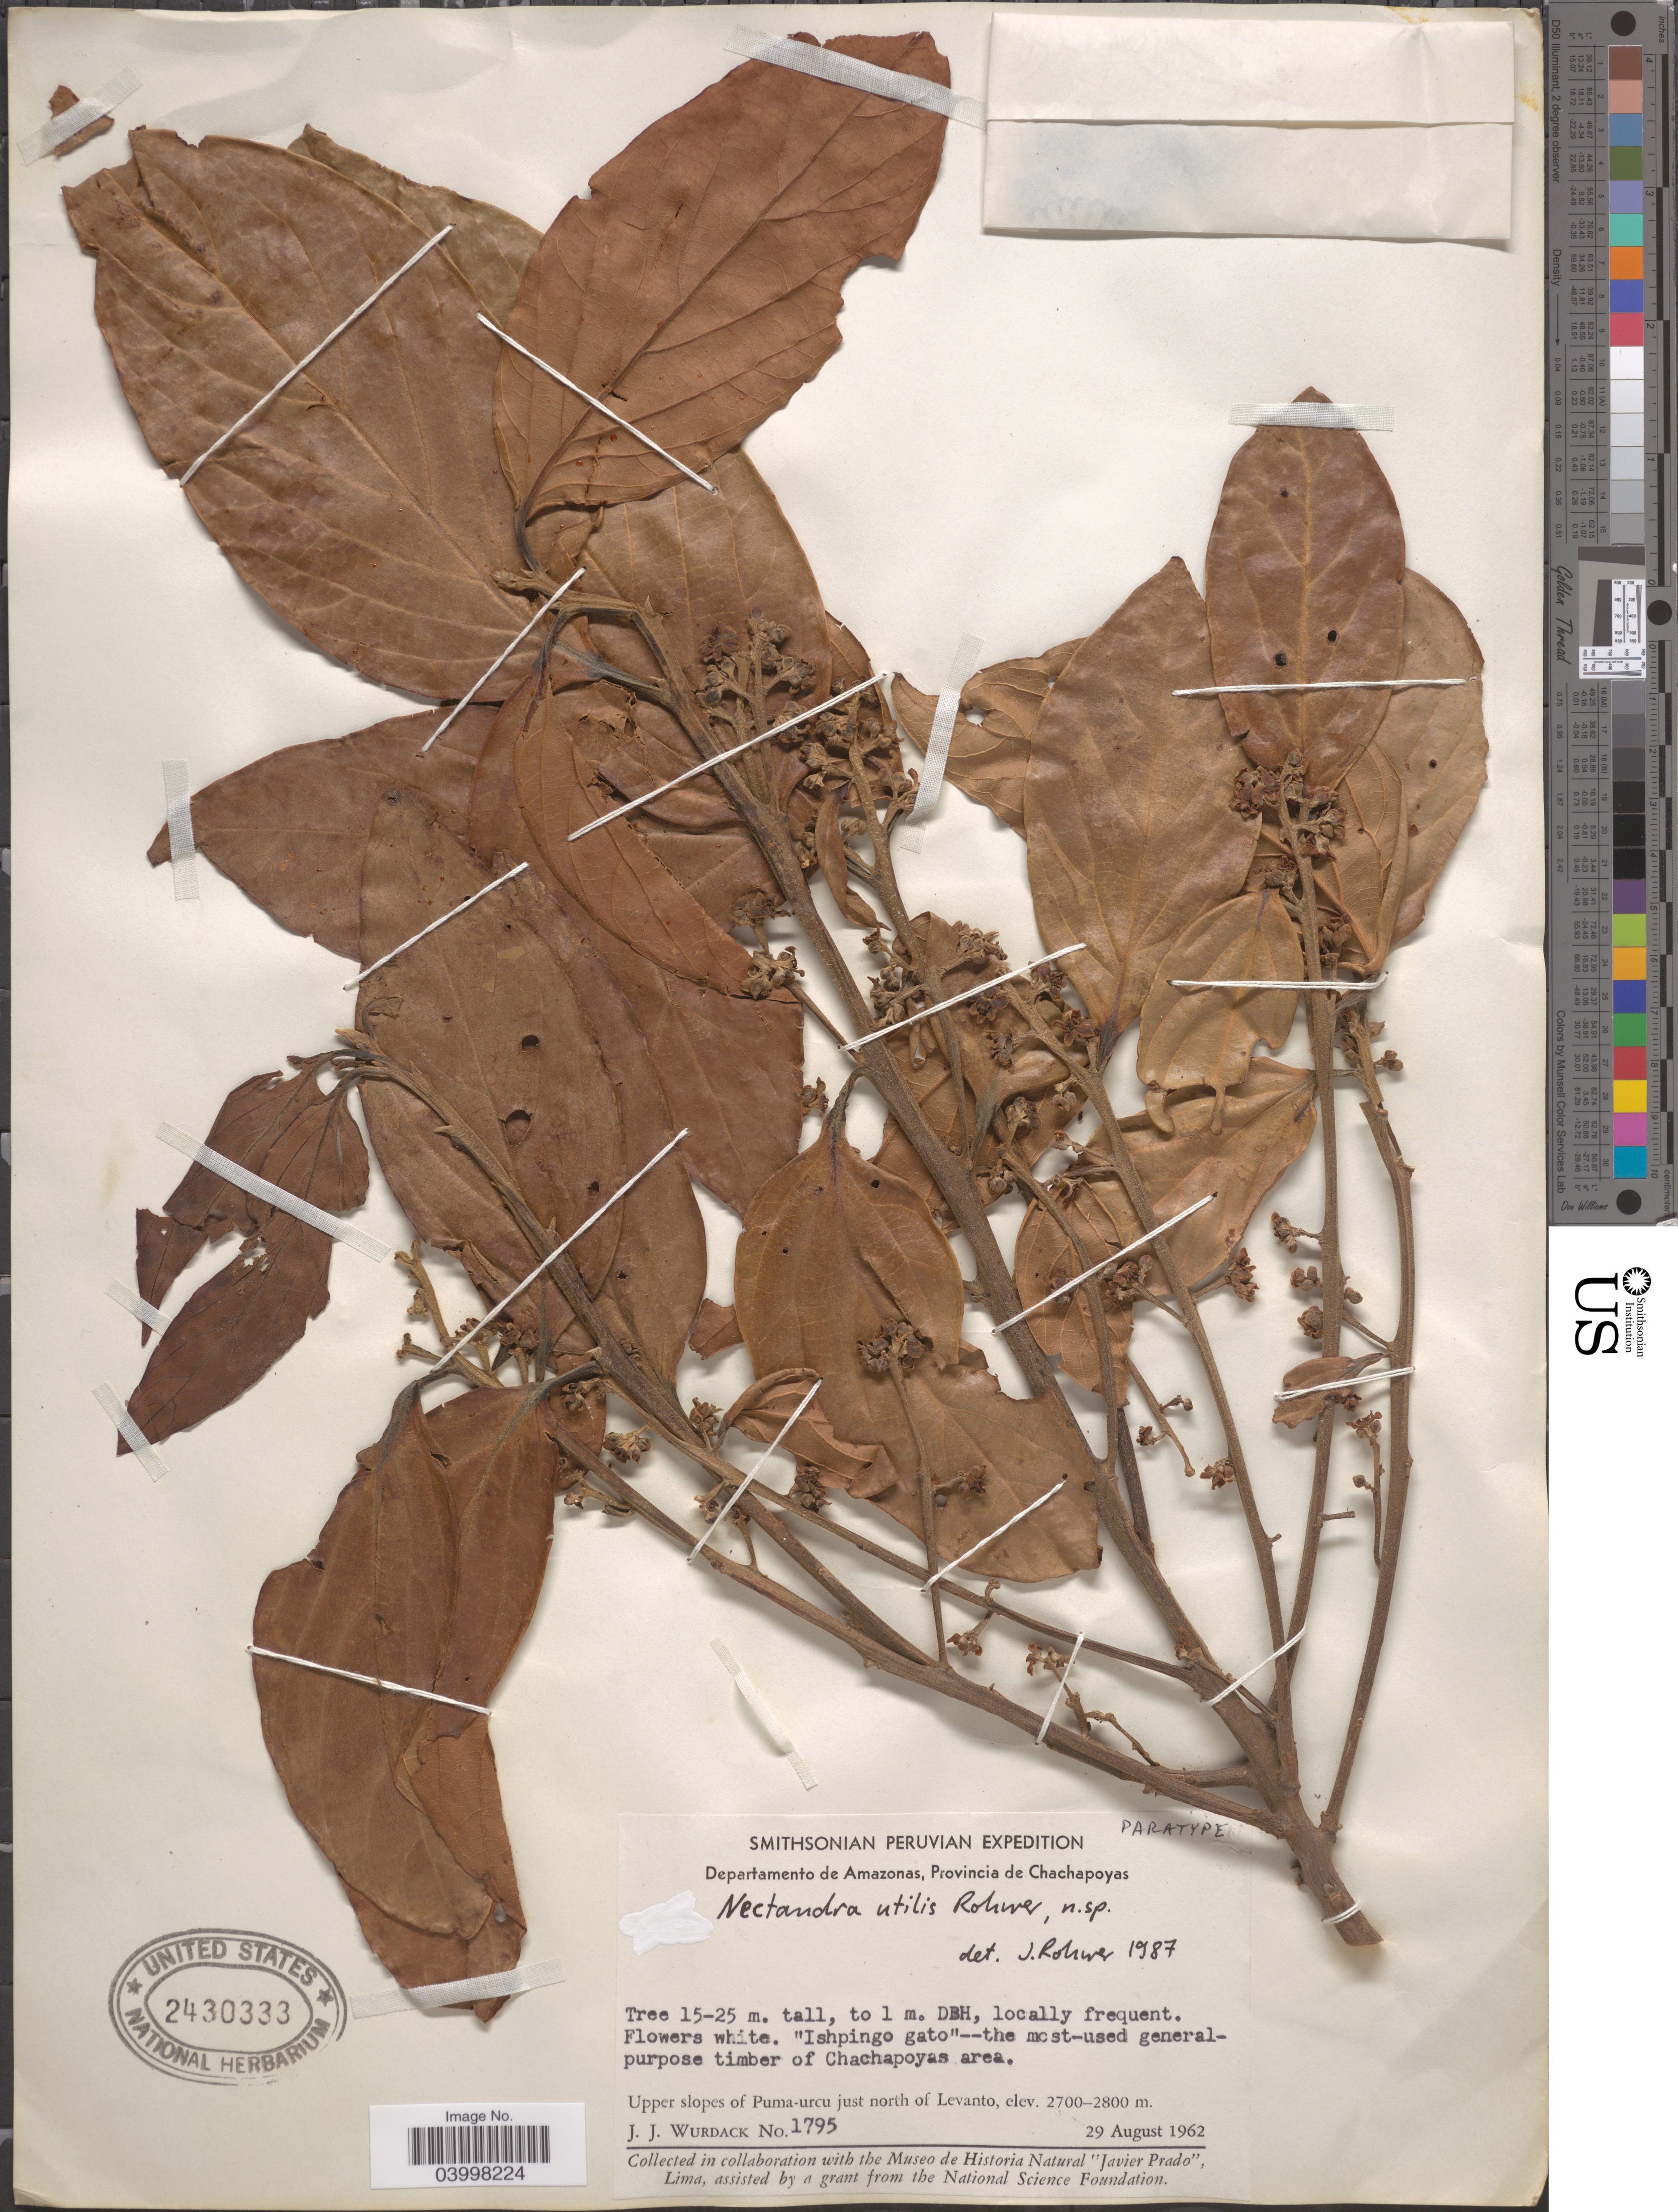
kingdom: Plantae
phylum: Tracheophyta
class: Magnoliopsida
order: Laurales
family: Lauraceae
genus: Nectandra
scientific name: Nectandra utilis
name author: Rohwer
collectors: J. J. Wurdack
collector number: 1795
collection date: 1962-08-29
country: Peru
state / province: Amazonas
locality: Departamento de Amazonas, Provincia de Chachapoyas. Timber of Chachapoyas area. Upper slopes of Puma-urcu just north of Levanto.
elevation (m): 2700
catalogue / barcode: US 2430333